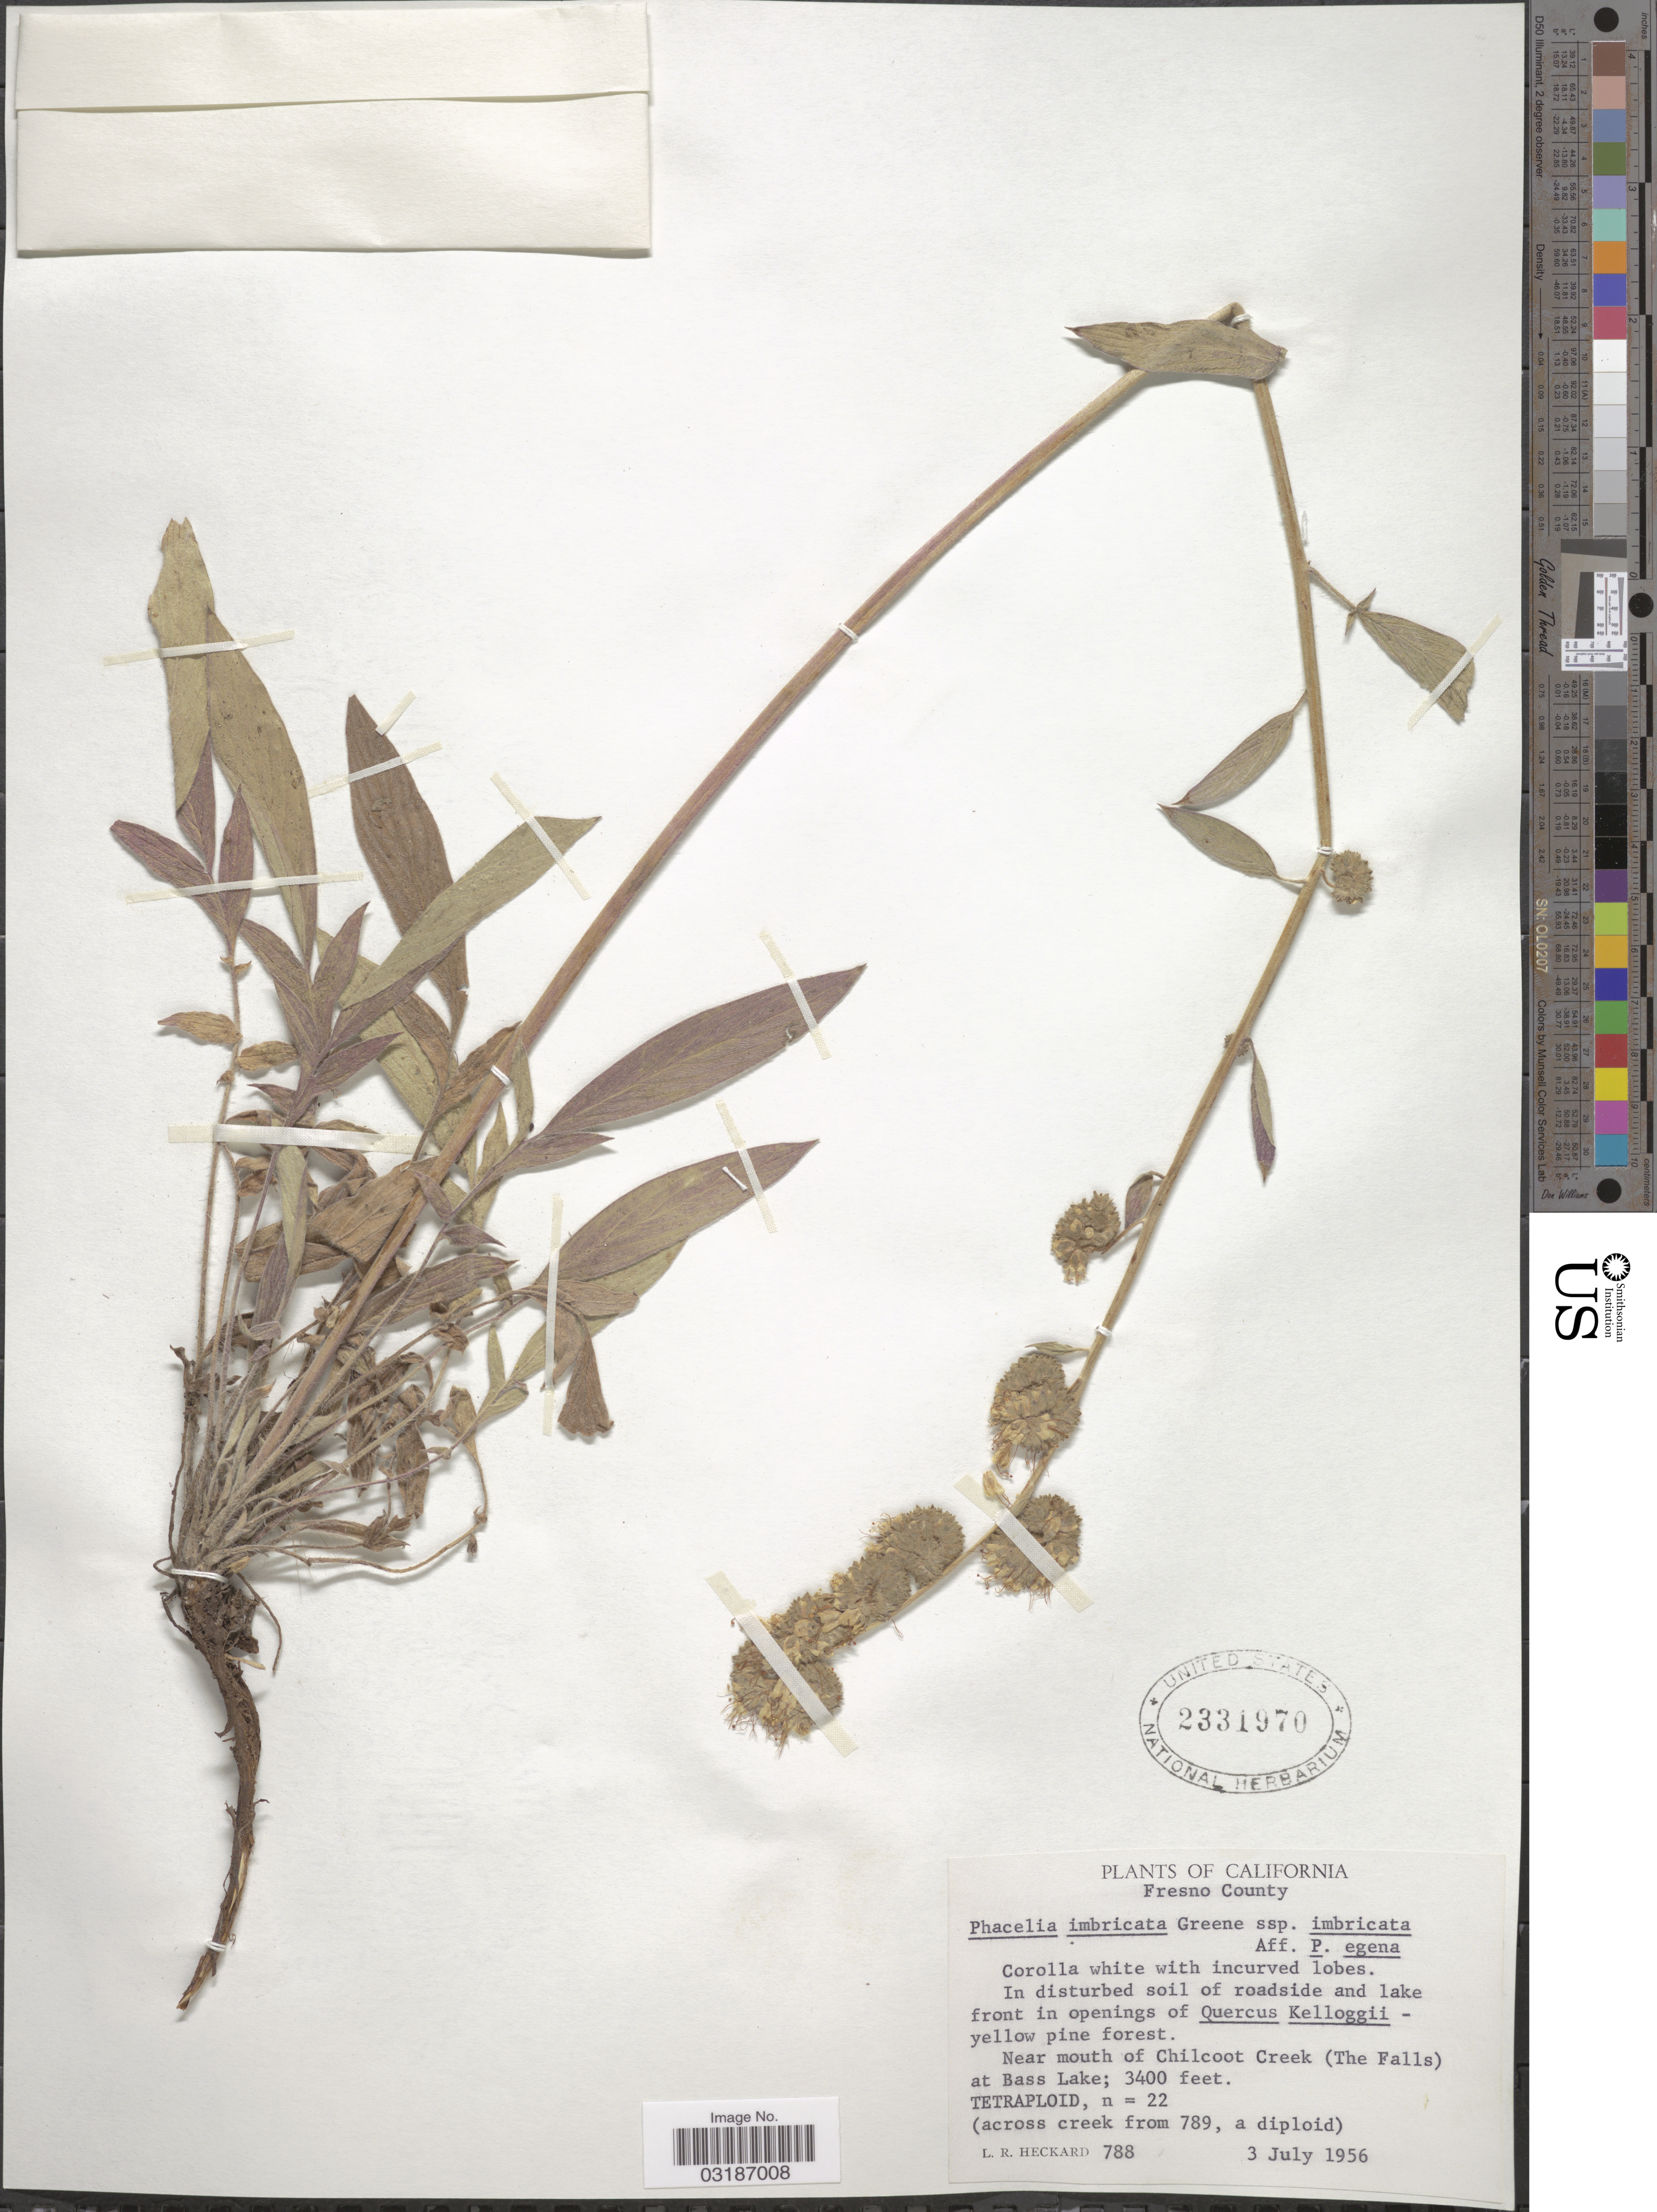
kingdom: Plantae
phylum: Tracheophyta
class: Magnoliopsida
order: Boraginales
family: Hydrophyllaceae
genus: Phacelia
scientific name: Phacelia imbricata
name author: Greene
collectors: L. R. Heckard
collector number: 788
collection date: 1956-07-03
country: United States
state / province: California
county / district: Fresno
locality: Fresno County. Near mouth of Chilcoot Creek (The Falls) at Bass Lake.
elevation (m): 1036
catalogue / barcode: US 2331970